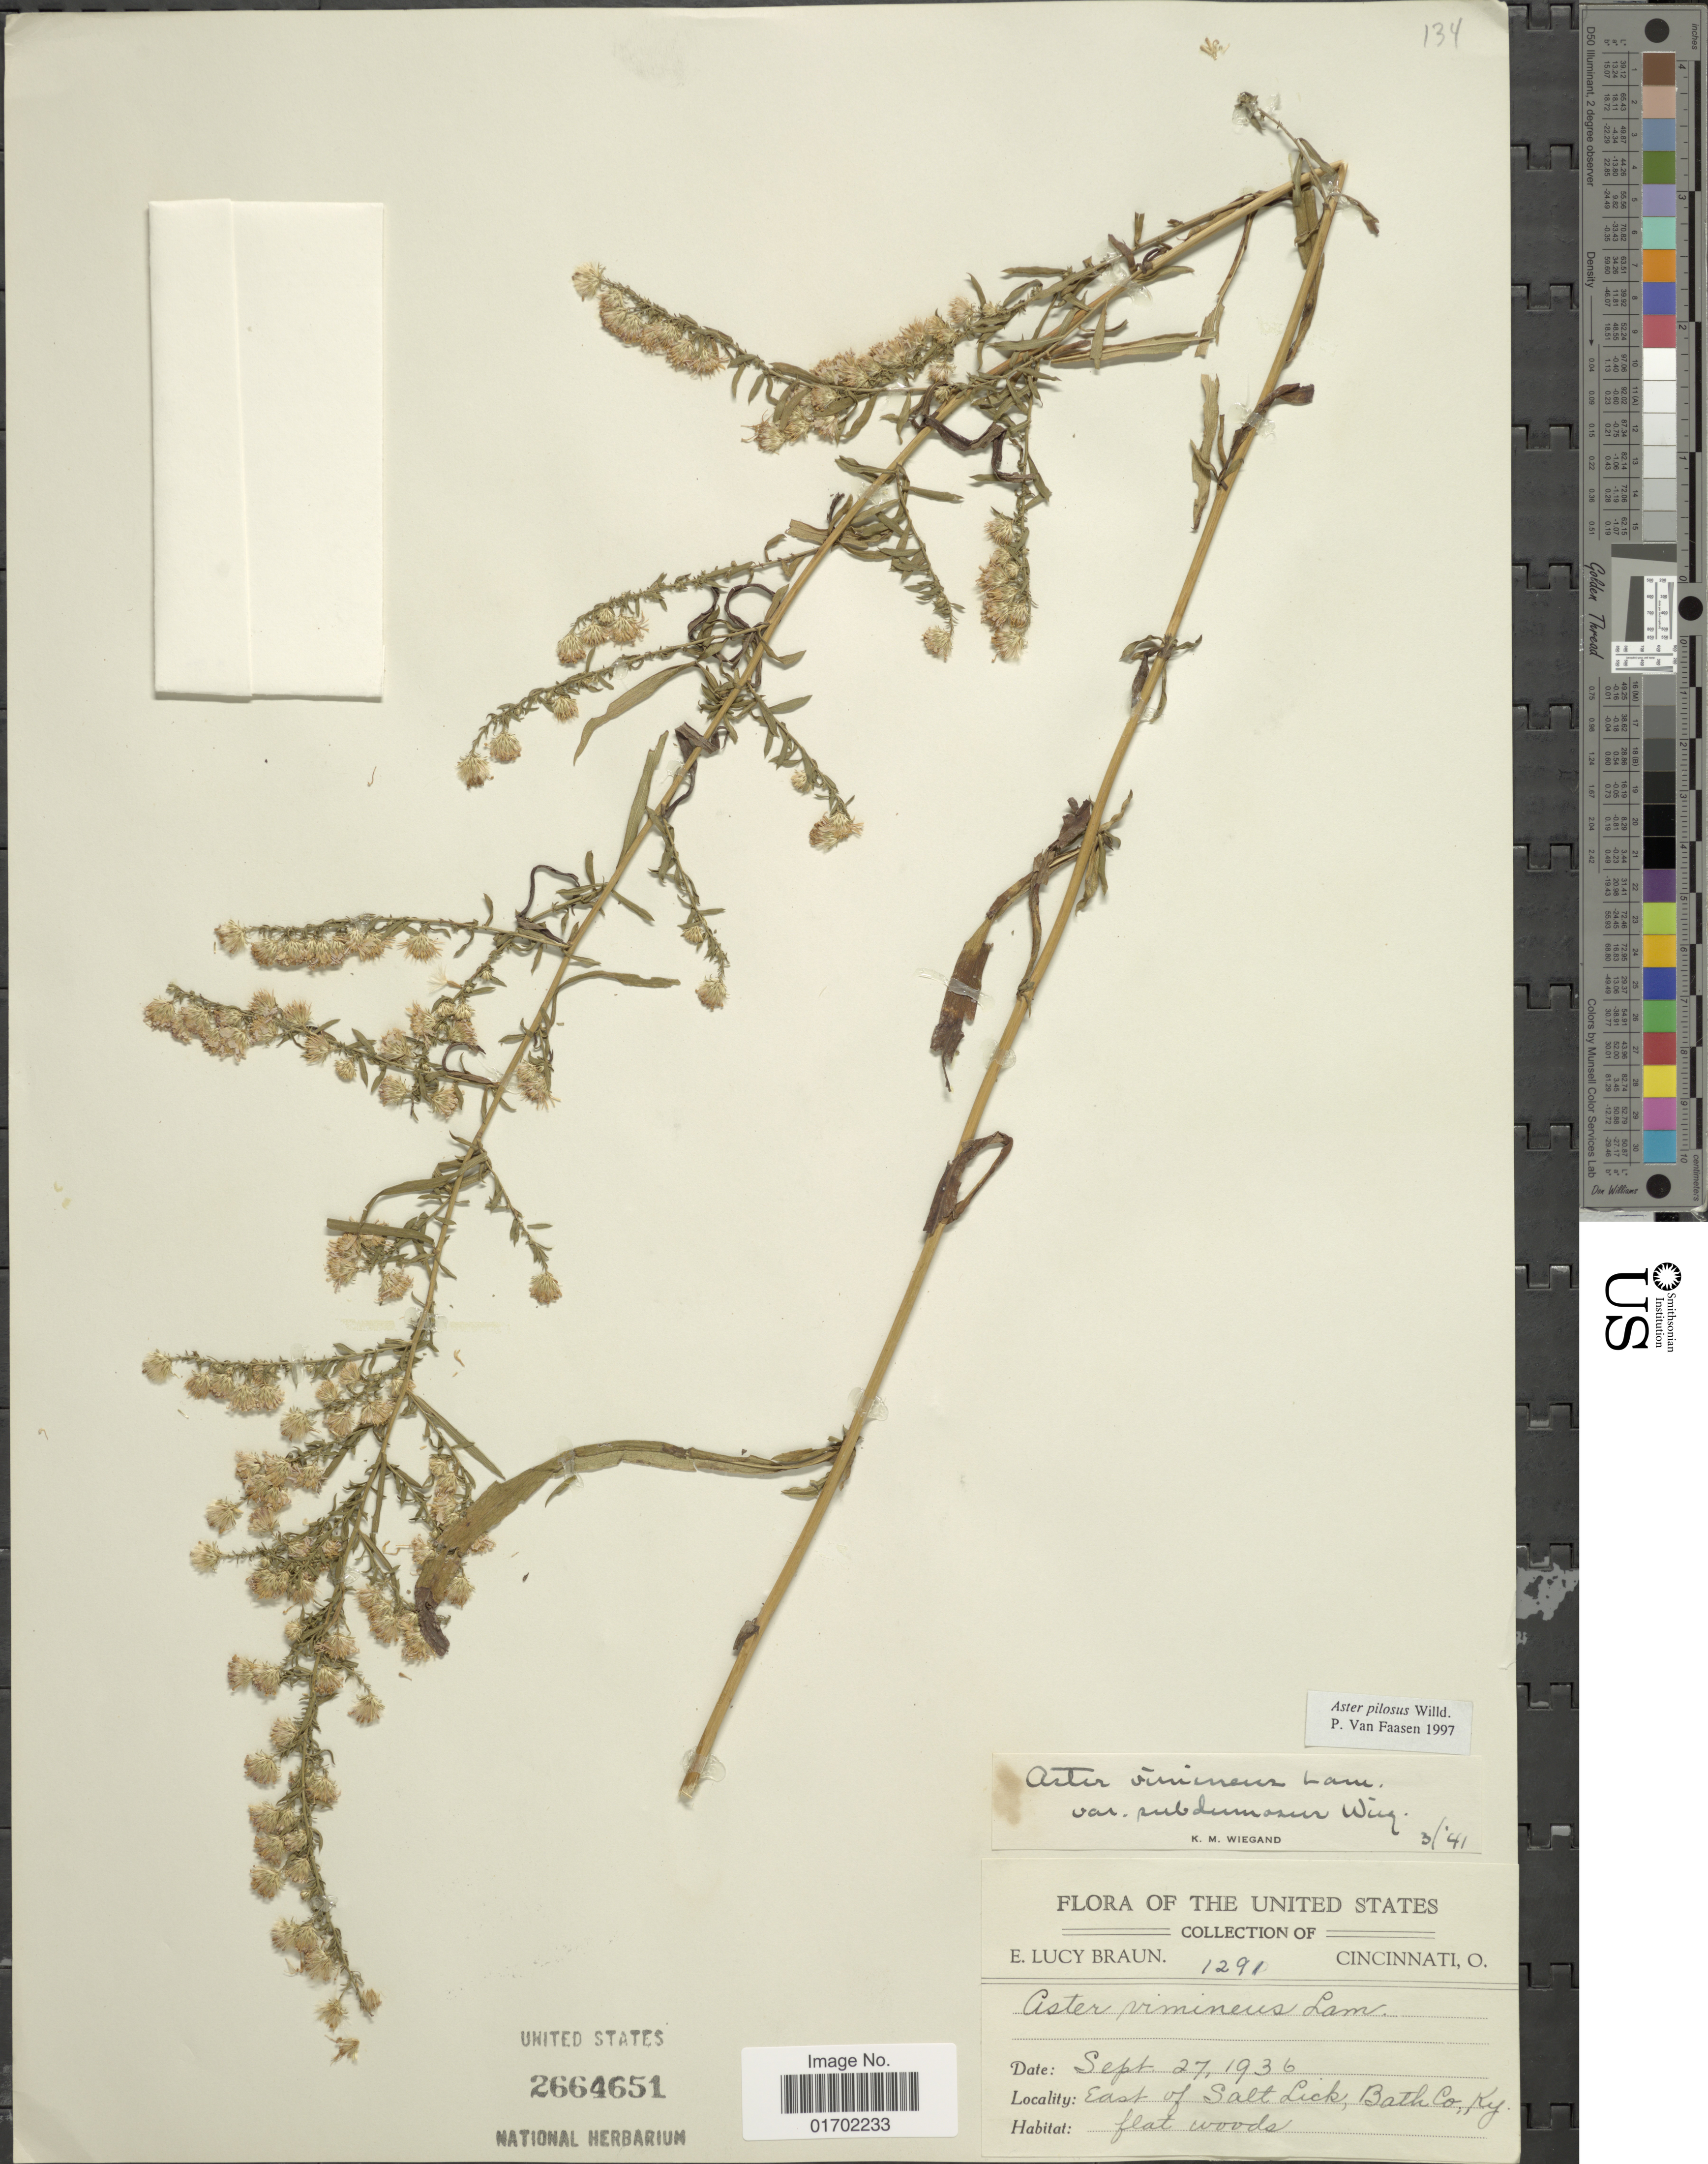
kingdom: Plantae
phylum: Tracheophyta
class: Magnoliopsida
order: Asterales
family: Asteraceae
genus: Symphyotrichum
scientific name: Symphyotrichum pilosum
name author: (Willd.) G.L. Nesom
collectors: E. L. Braun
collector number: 1291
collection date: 1936-09-27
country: United States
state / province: Kentucky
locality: United States, East of Salt Lick, Bath Co., Ky.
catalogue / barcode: US 2664651